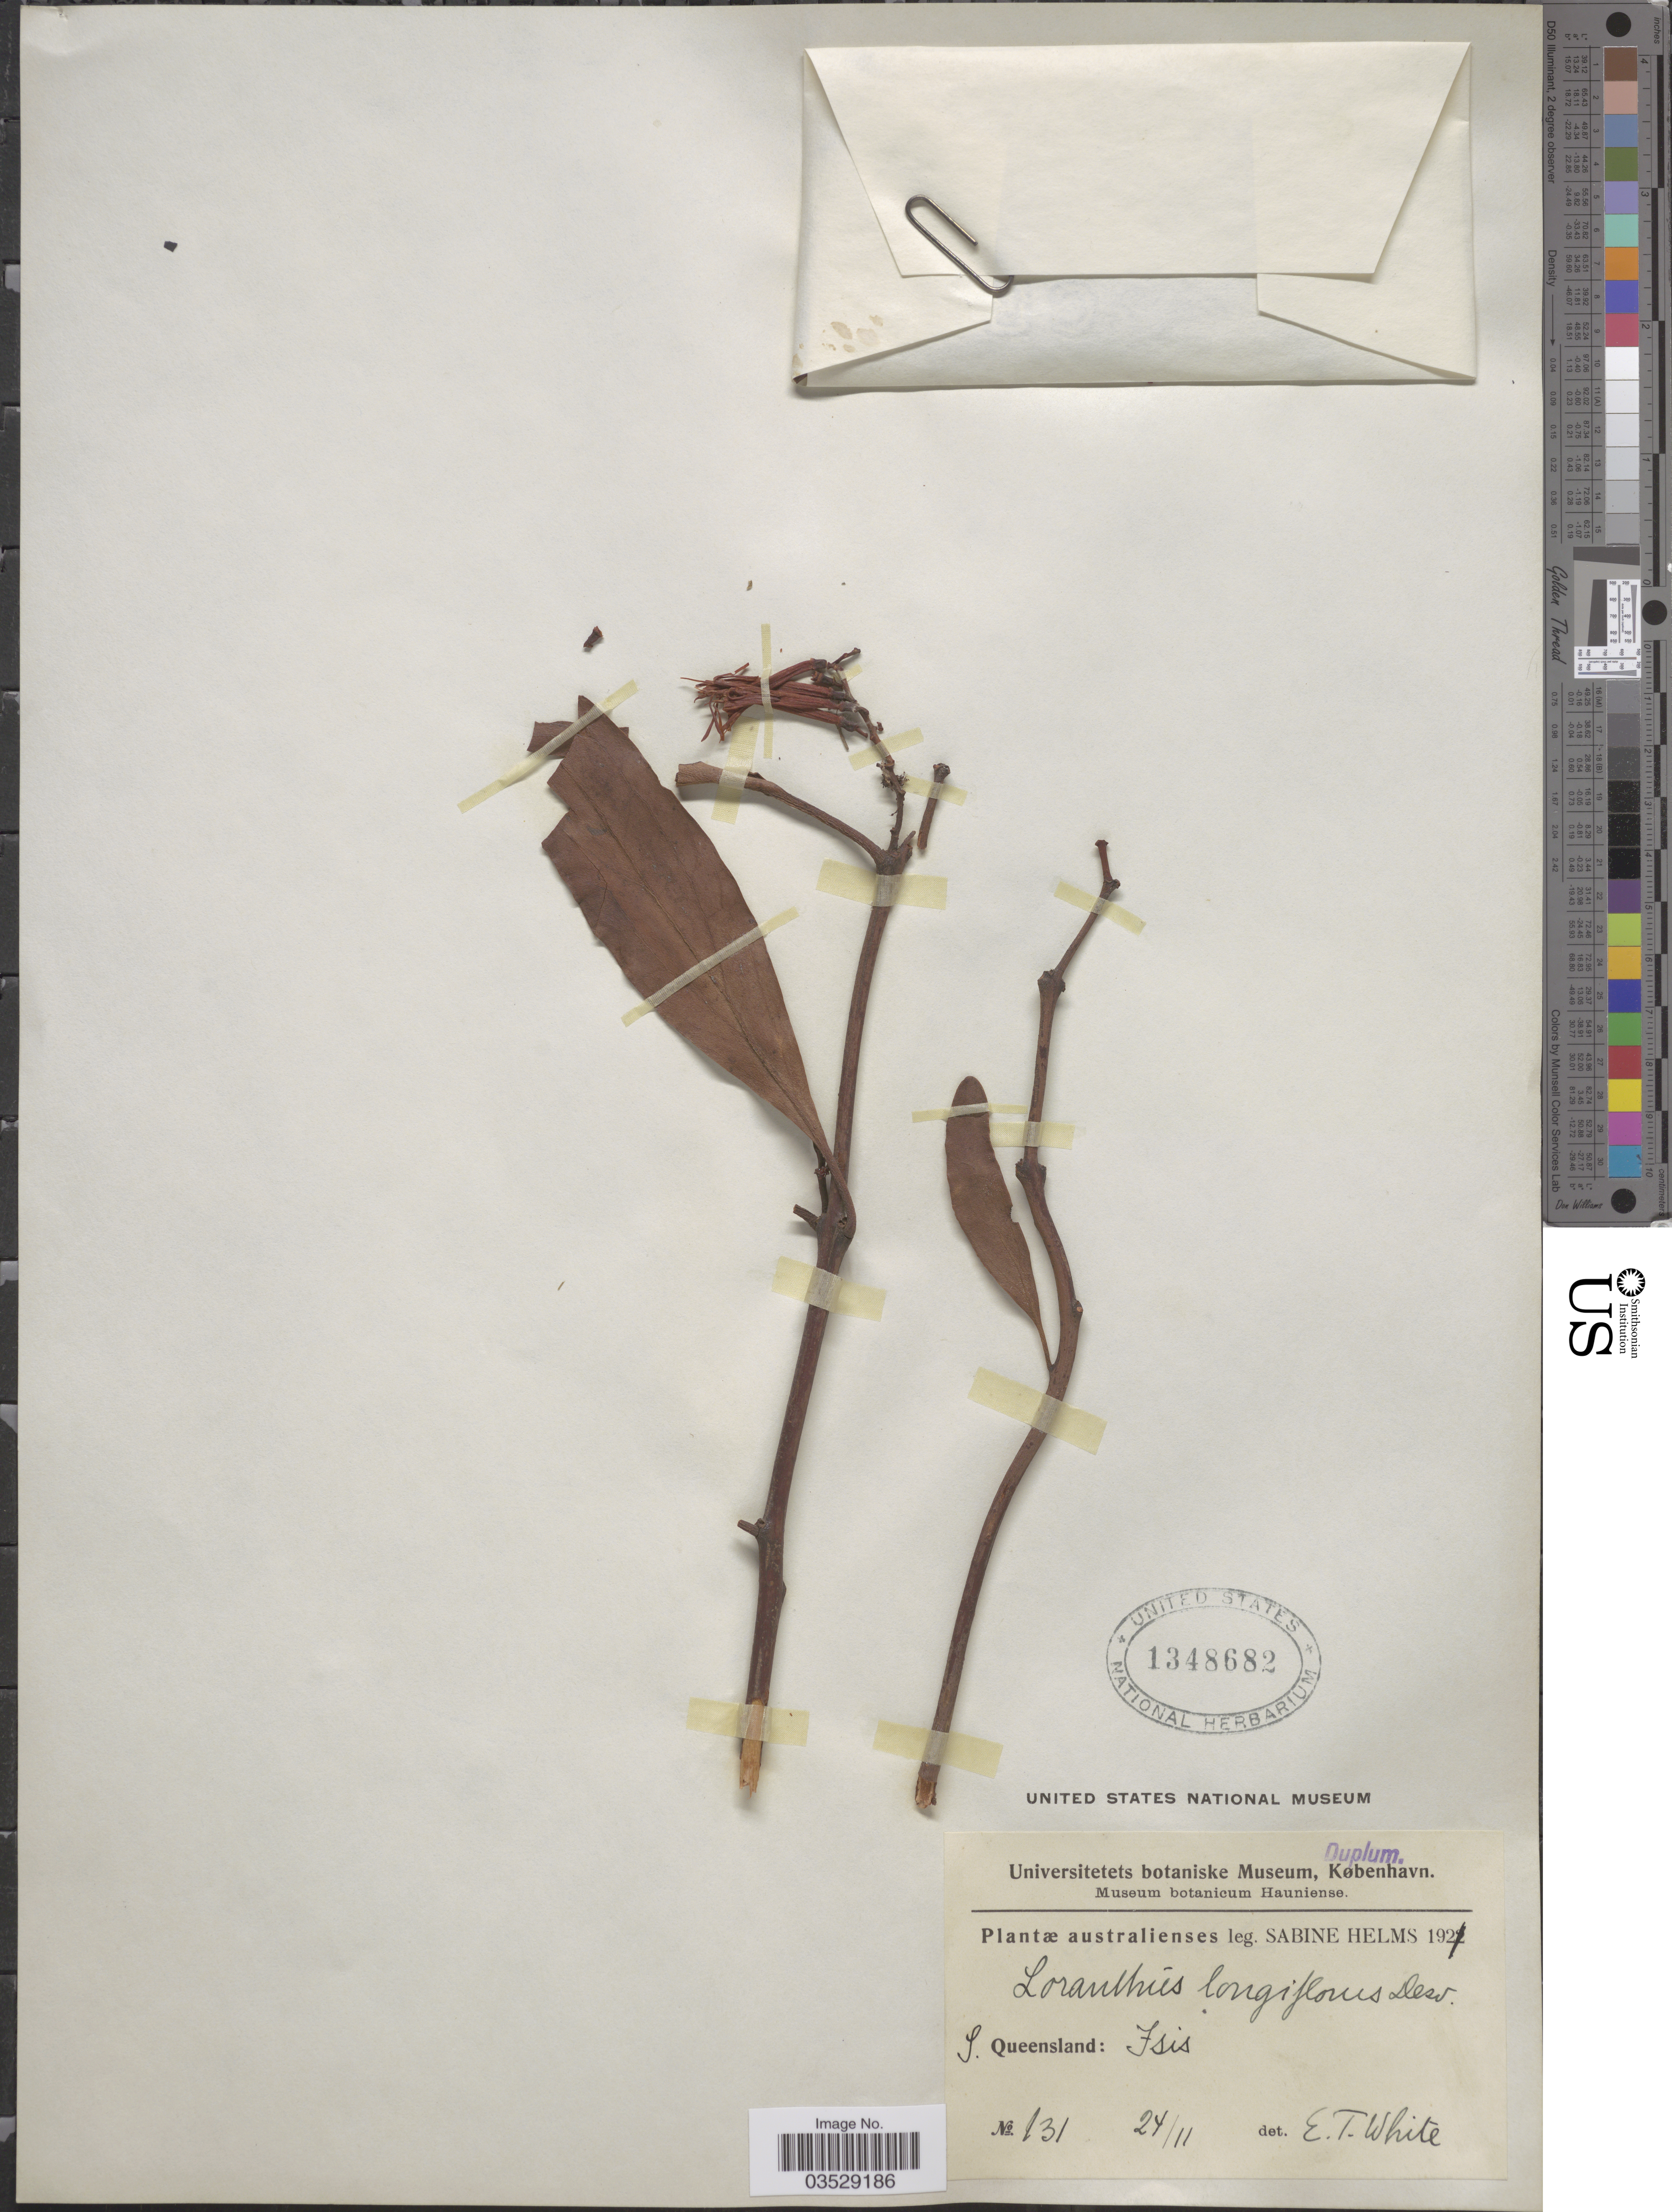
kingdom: Plantae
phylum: Tracheophyta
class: Magnoliopsida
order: Santalales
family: Loranthaceae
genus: Dendrophthoe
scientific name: Dendrophthoe falcata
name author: (L. f.) Ettingsh.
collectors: S. Helms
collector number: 131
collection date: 1921-11-24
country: Australia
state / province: Queensland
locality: S. Queensland: Isis.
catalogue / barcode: US 1348682